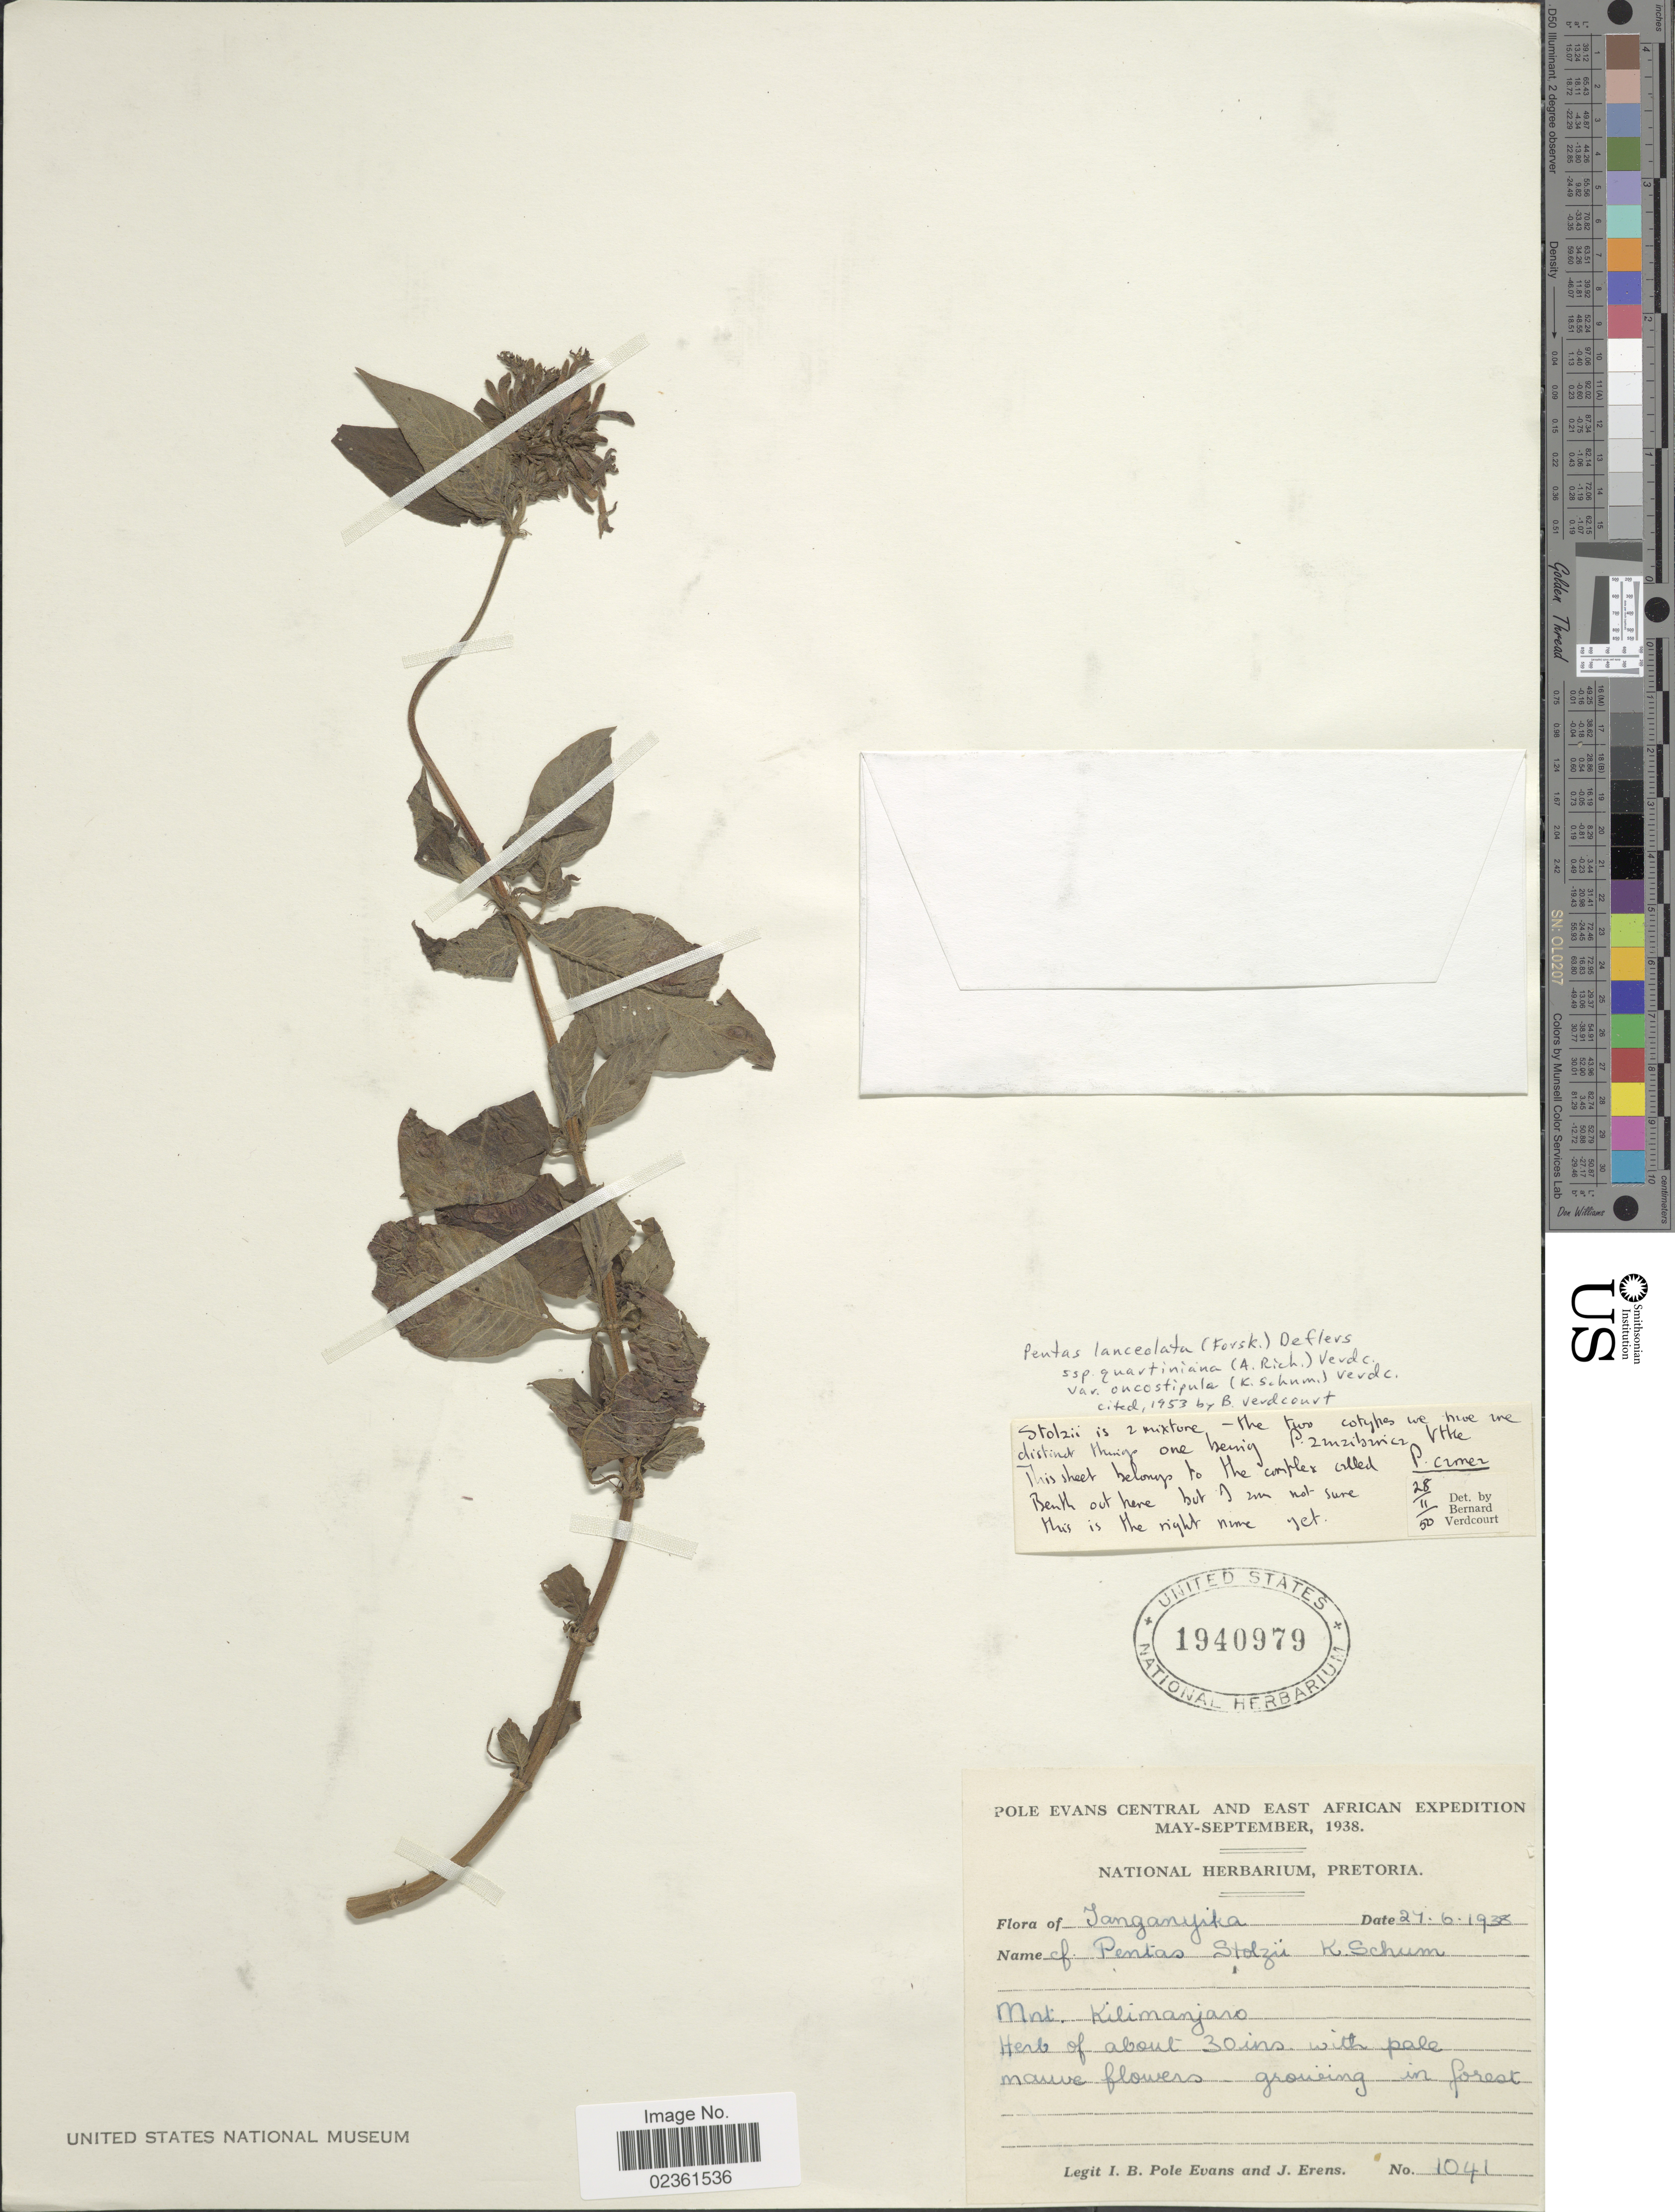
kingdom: Plantae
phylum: Tracheophyta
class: Magnoliopsida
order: Gentianales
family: Rubiaceae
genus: Pentas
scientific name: Pentas lanceolata var. oncostipula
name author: (K. Schum.) Verdc.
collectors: I. B. Pole-Evans & J. Erens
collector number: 1041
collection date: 1938-06-27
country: Tanzania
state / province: Kilimanjaro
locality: Tanganyika, Mnt. Kilimanjaro.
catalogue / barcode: US 1940979